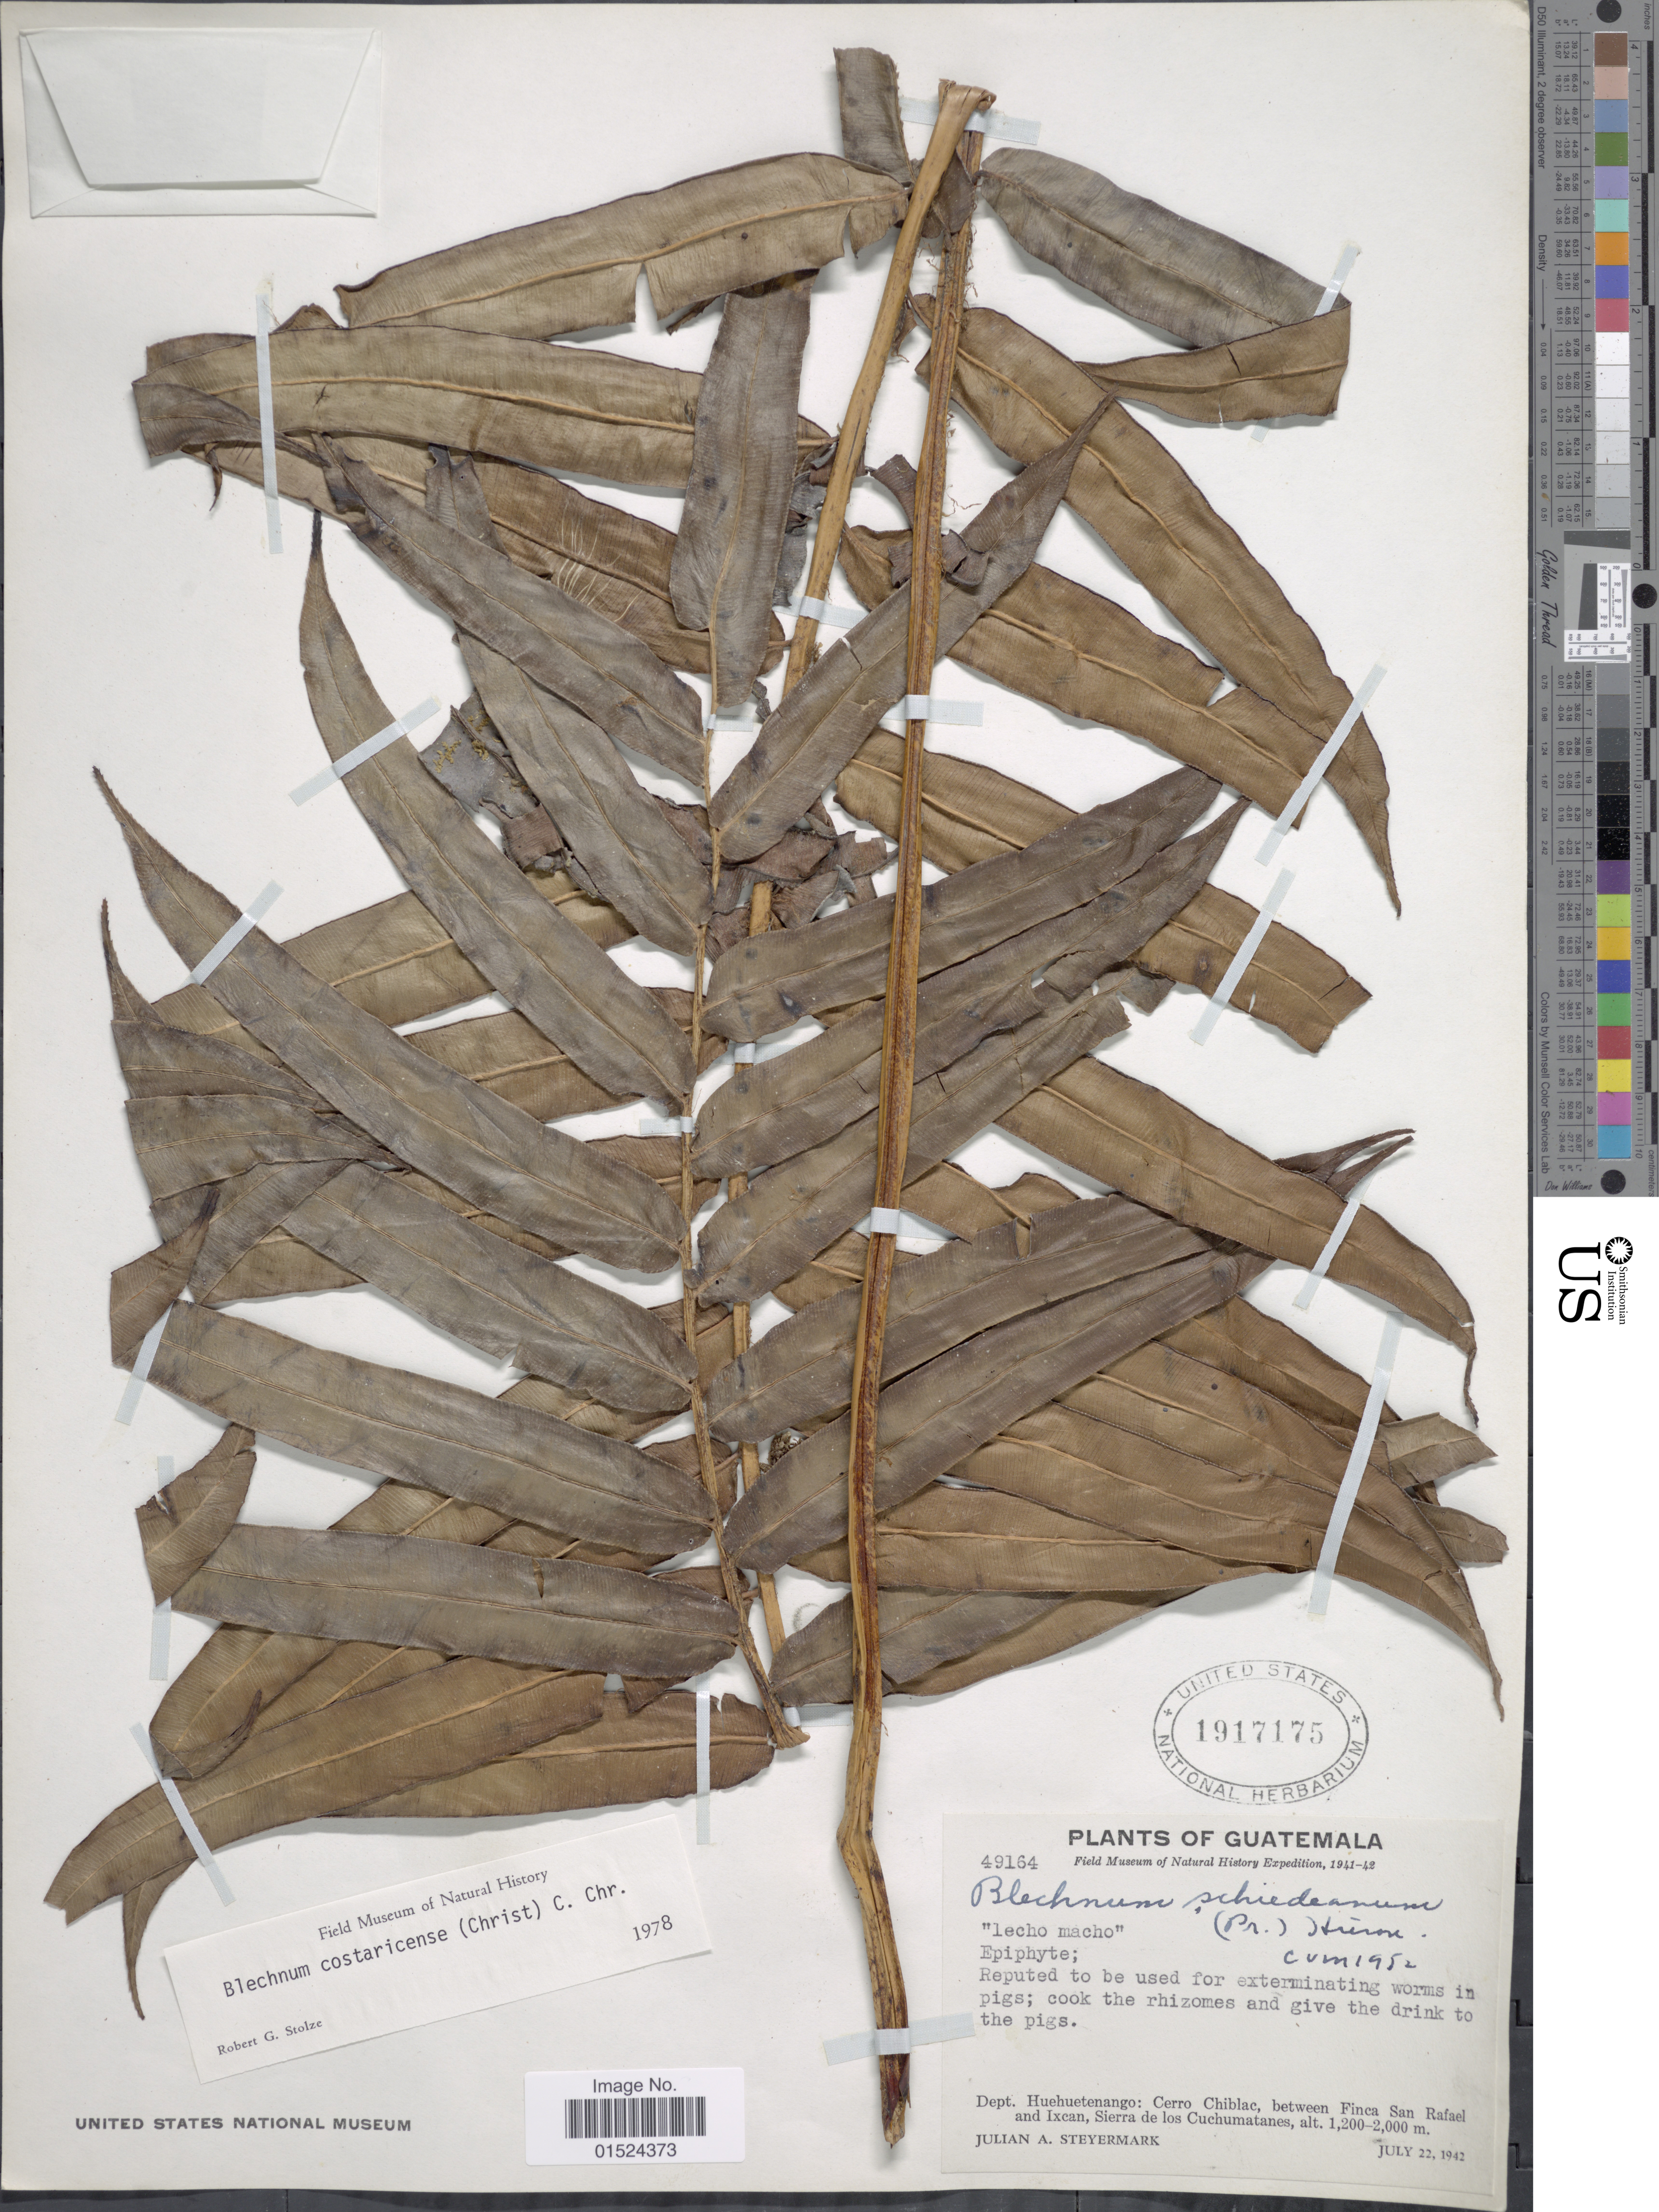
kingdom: Plantae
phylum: Tracheophyta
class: Polypodiopsida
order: Polypodiales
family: Blechnaceae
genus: Blechnum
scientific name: Blechnum schiedeanum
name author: (Schltdl. ex C. Presl) Hieron.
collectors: J. Steyermark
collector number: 49164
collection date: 1942-07-22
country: Guatemala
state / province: Huehuetenango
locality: Cerro Chiblac, between Finca San Rafael and Ixcan, Sierra de los Cuchumatanes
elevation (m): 1200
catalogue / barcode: US 1917175